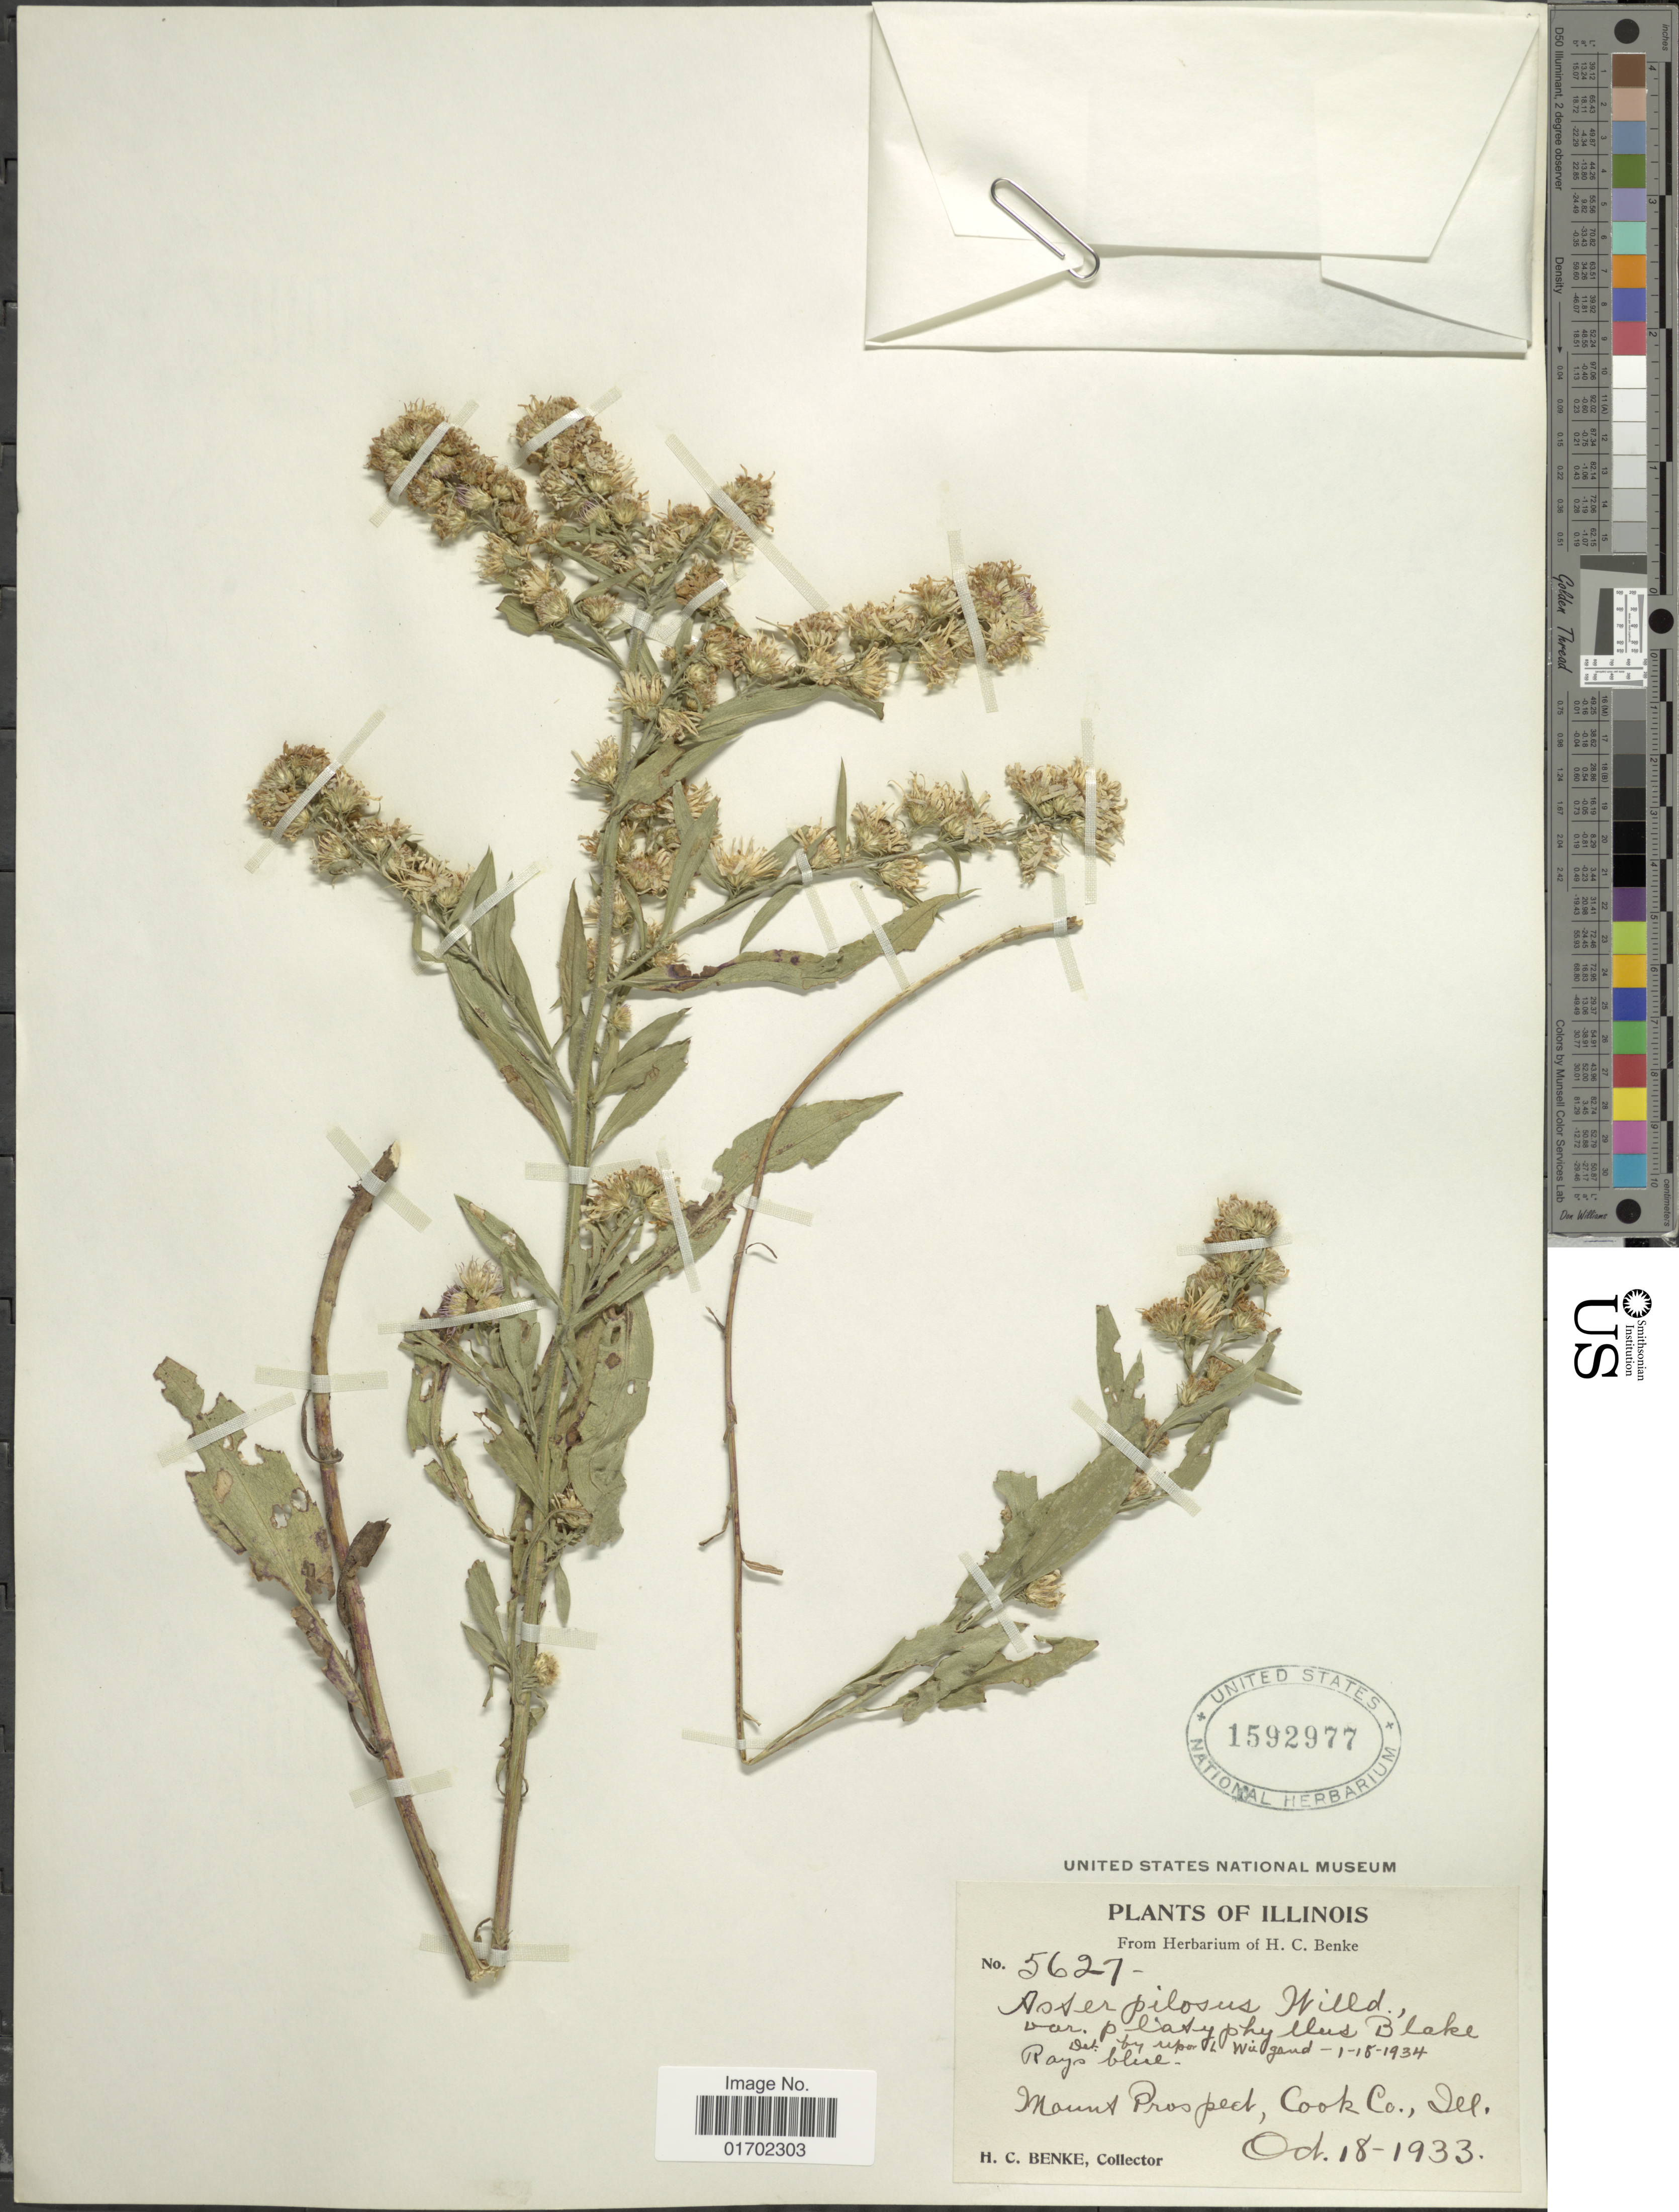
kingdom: Plantae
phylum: Tracheophyta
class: Magnoliopsida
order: Asterales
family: Asteraceae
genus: Symphyotrichum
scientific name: Symphyotrichum pilosum var. pilosum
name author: (Willd.) G.L. Nesom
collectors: H. Benke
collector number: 5627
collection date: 1933-10-18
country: United States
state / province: Illinois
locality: Mount Prospect,. Cook Co.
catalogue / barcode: US 1592977